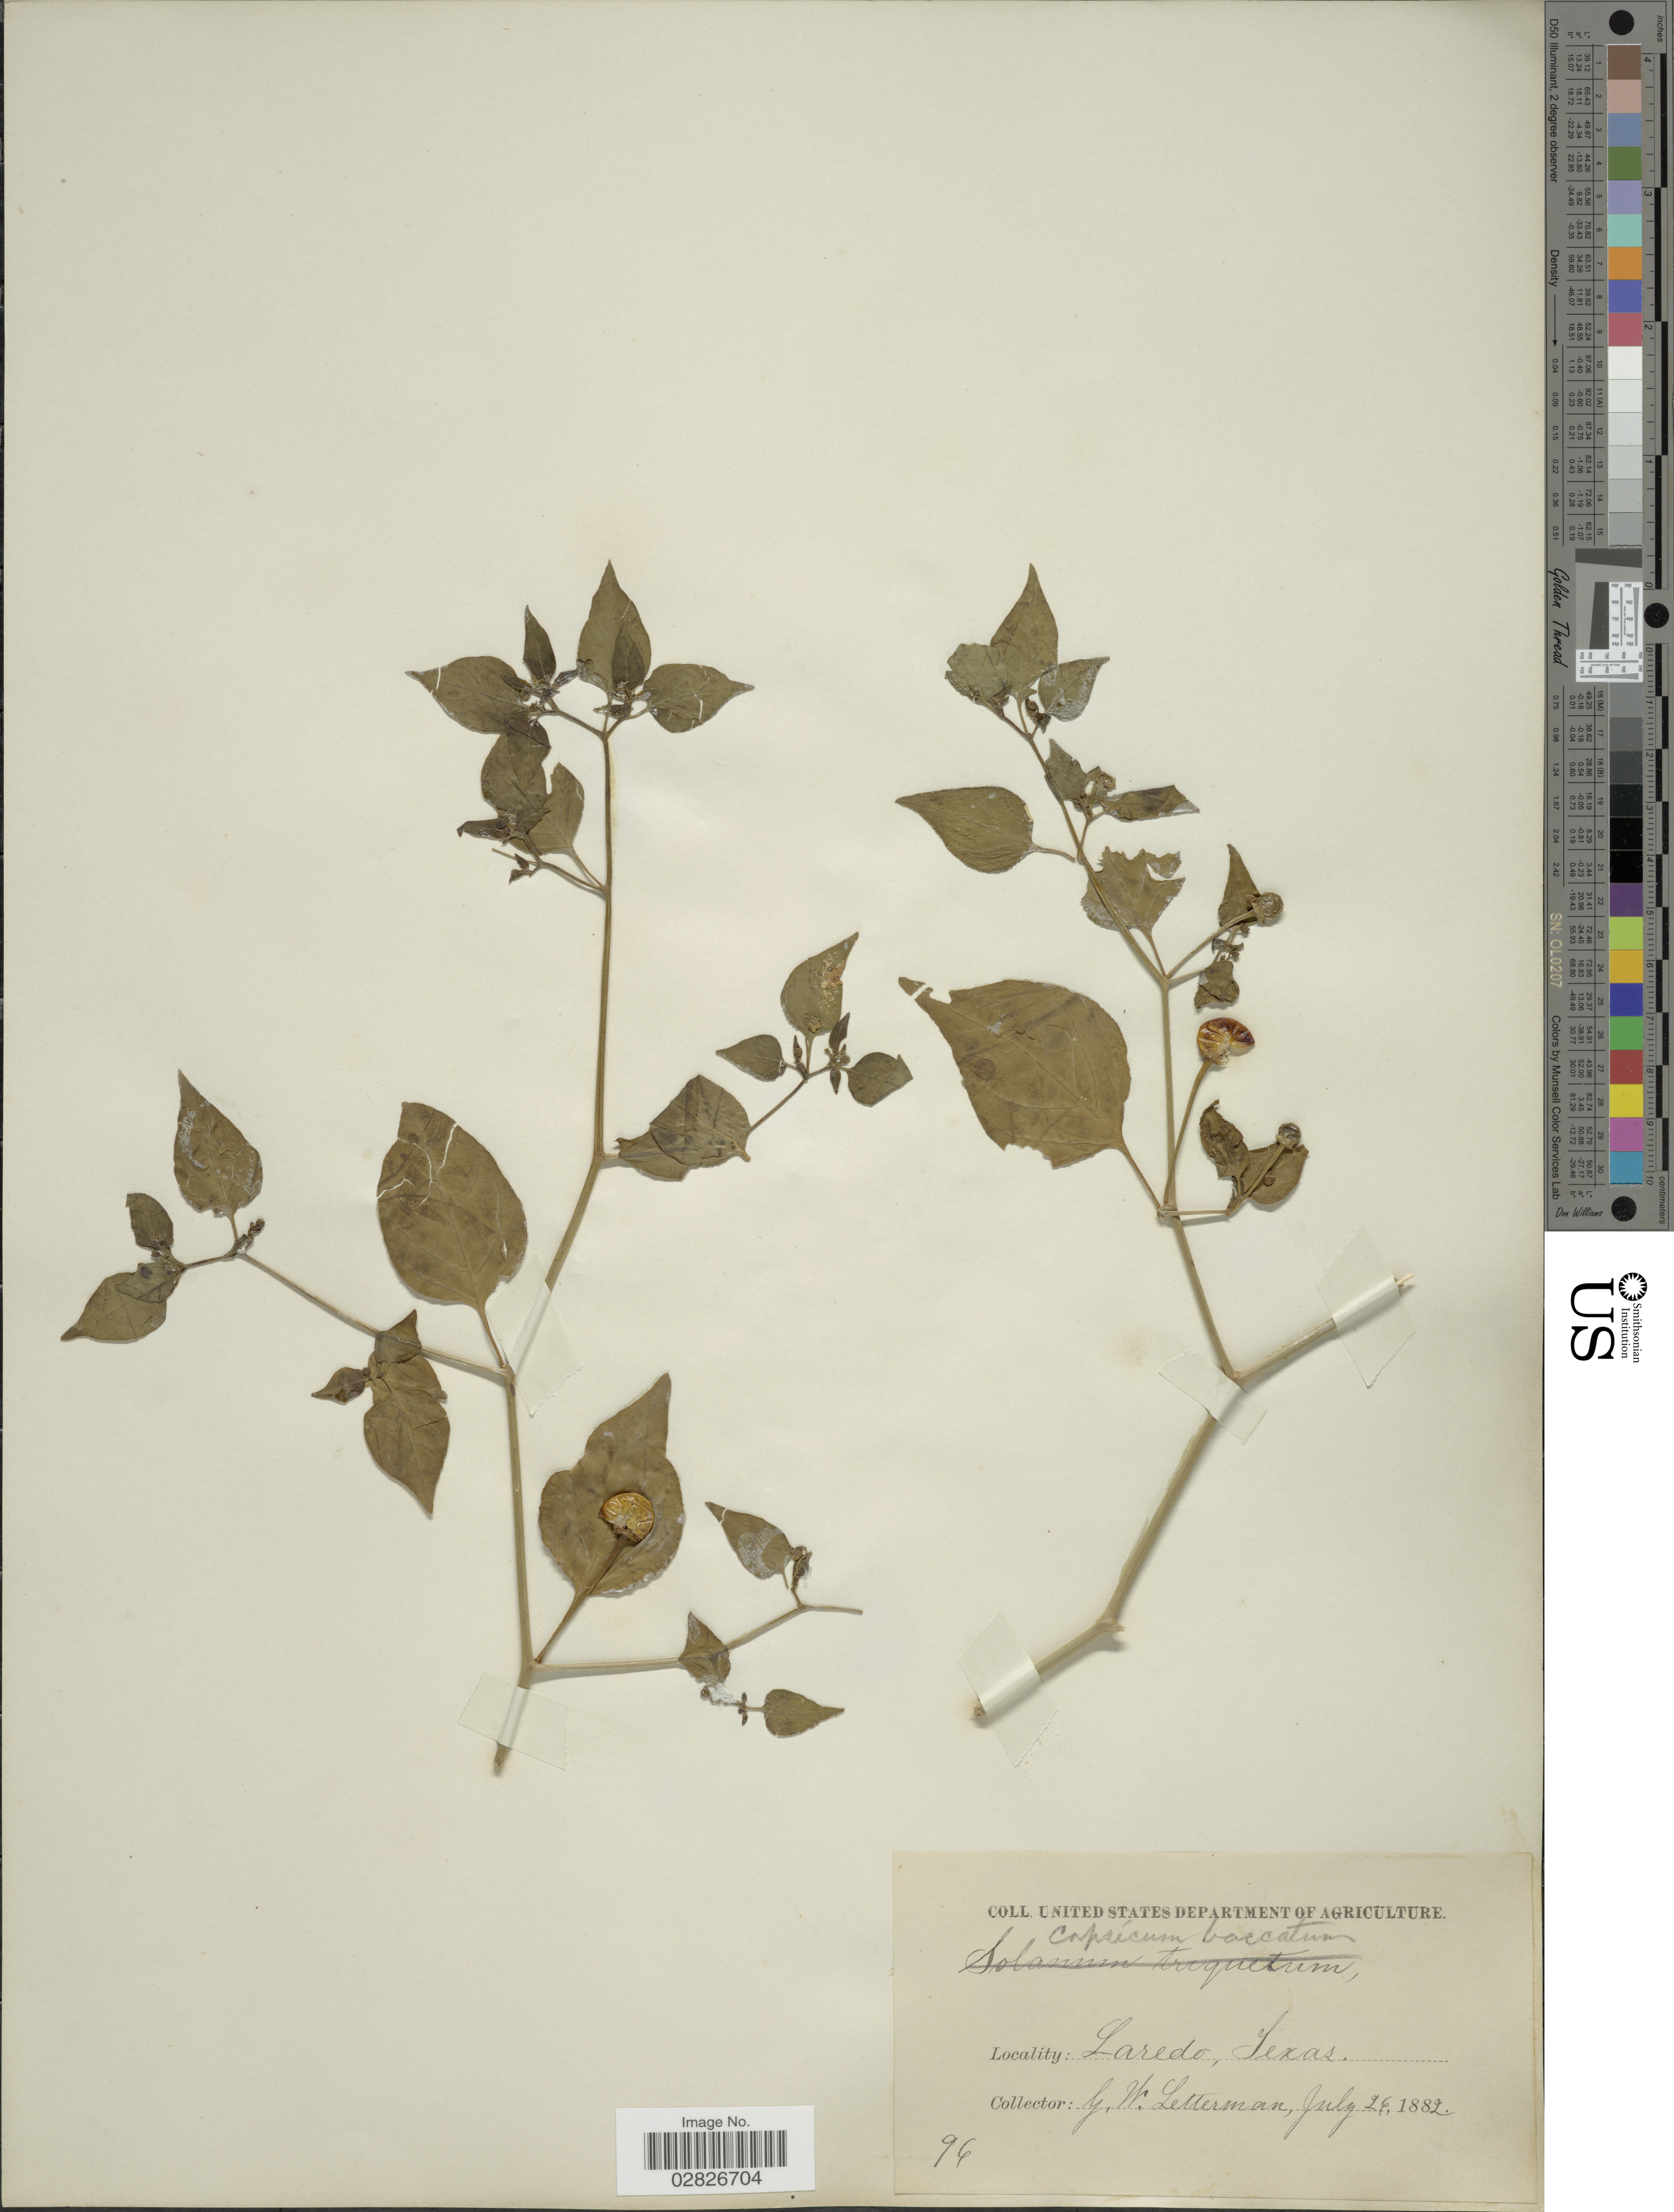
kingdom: Plantae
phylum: Tracheophyta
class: Magnoliopsida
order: Solanales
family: Solanaceae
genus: Capsicum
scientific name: Capsicum baccatum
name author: L.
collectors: G. W. Letterman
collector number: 96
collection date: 1882-07-26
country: United States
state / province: Texas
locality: Laredo.